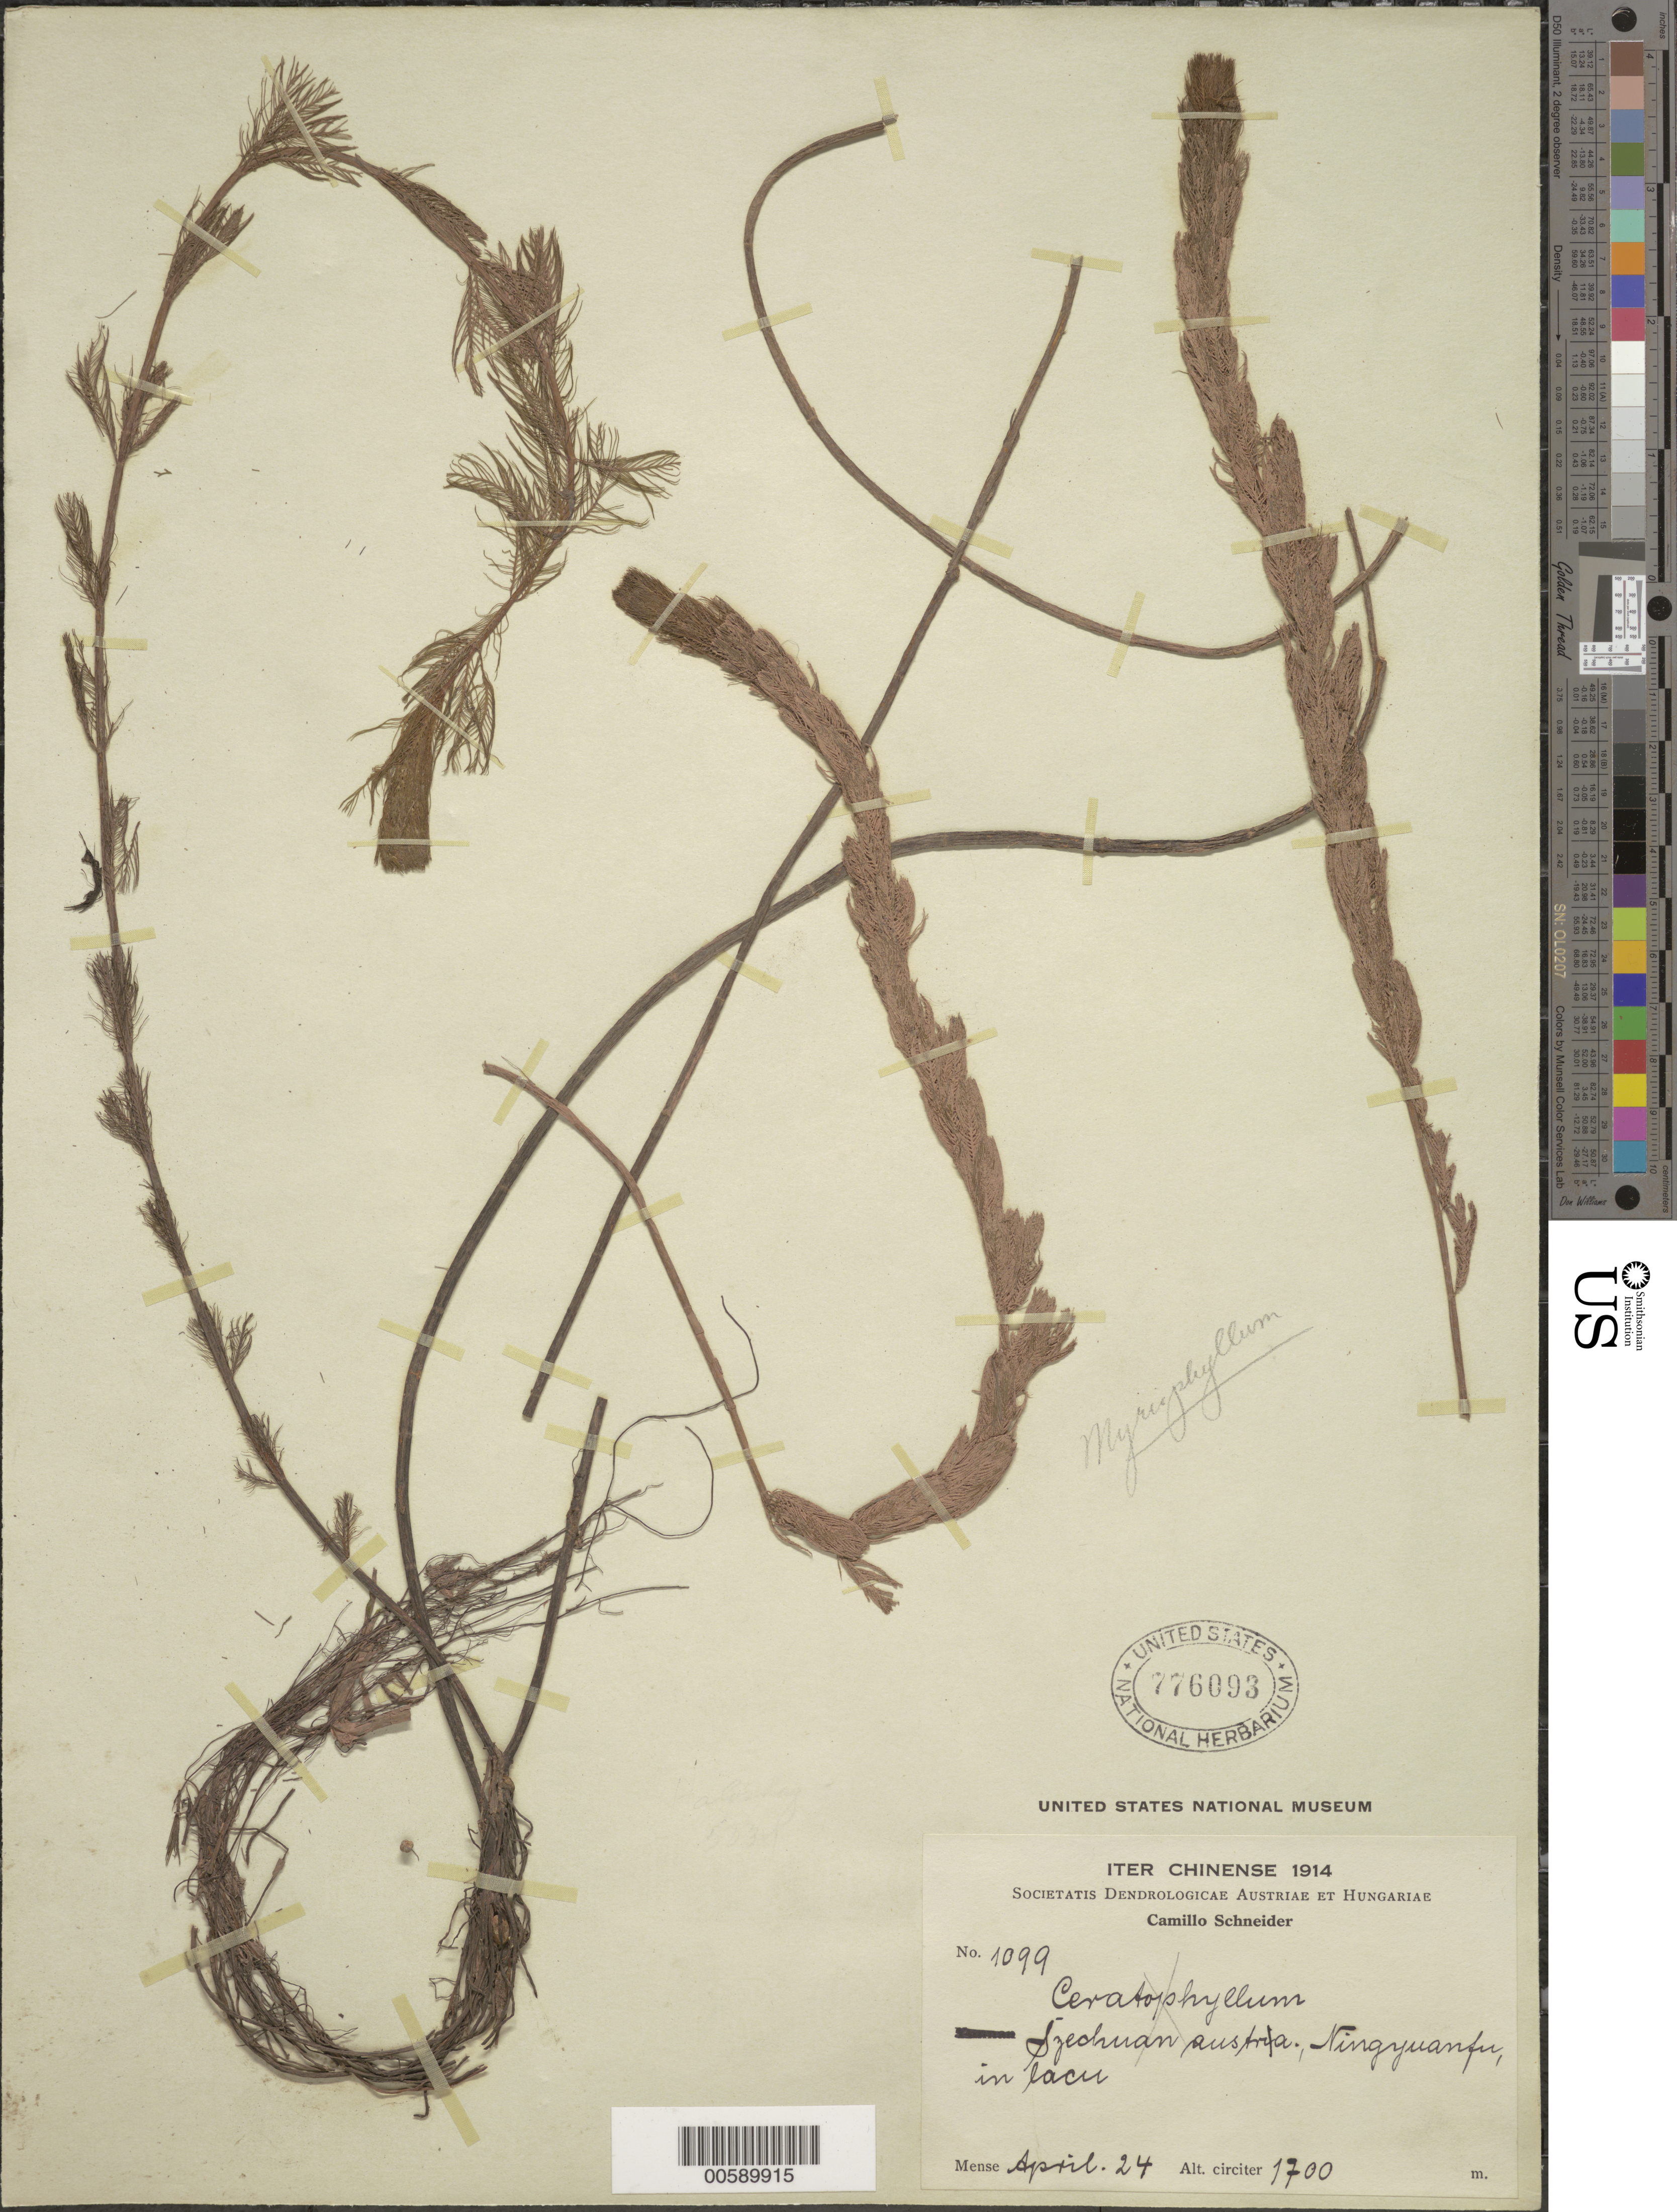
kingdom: Plantae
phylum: Tracheophyta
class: Magnoliopsida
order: Saxifragales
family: Haloragaceae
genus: Myriophyllum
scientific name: Myriophyllum sp.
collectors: C. K. Schneider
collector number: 1099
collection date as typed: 24 Apr 1914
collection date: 1914-04-24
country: China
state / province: Sichuan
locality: Ningyuanfu, in lacu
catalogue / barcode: US 776093